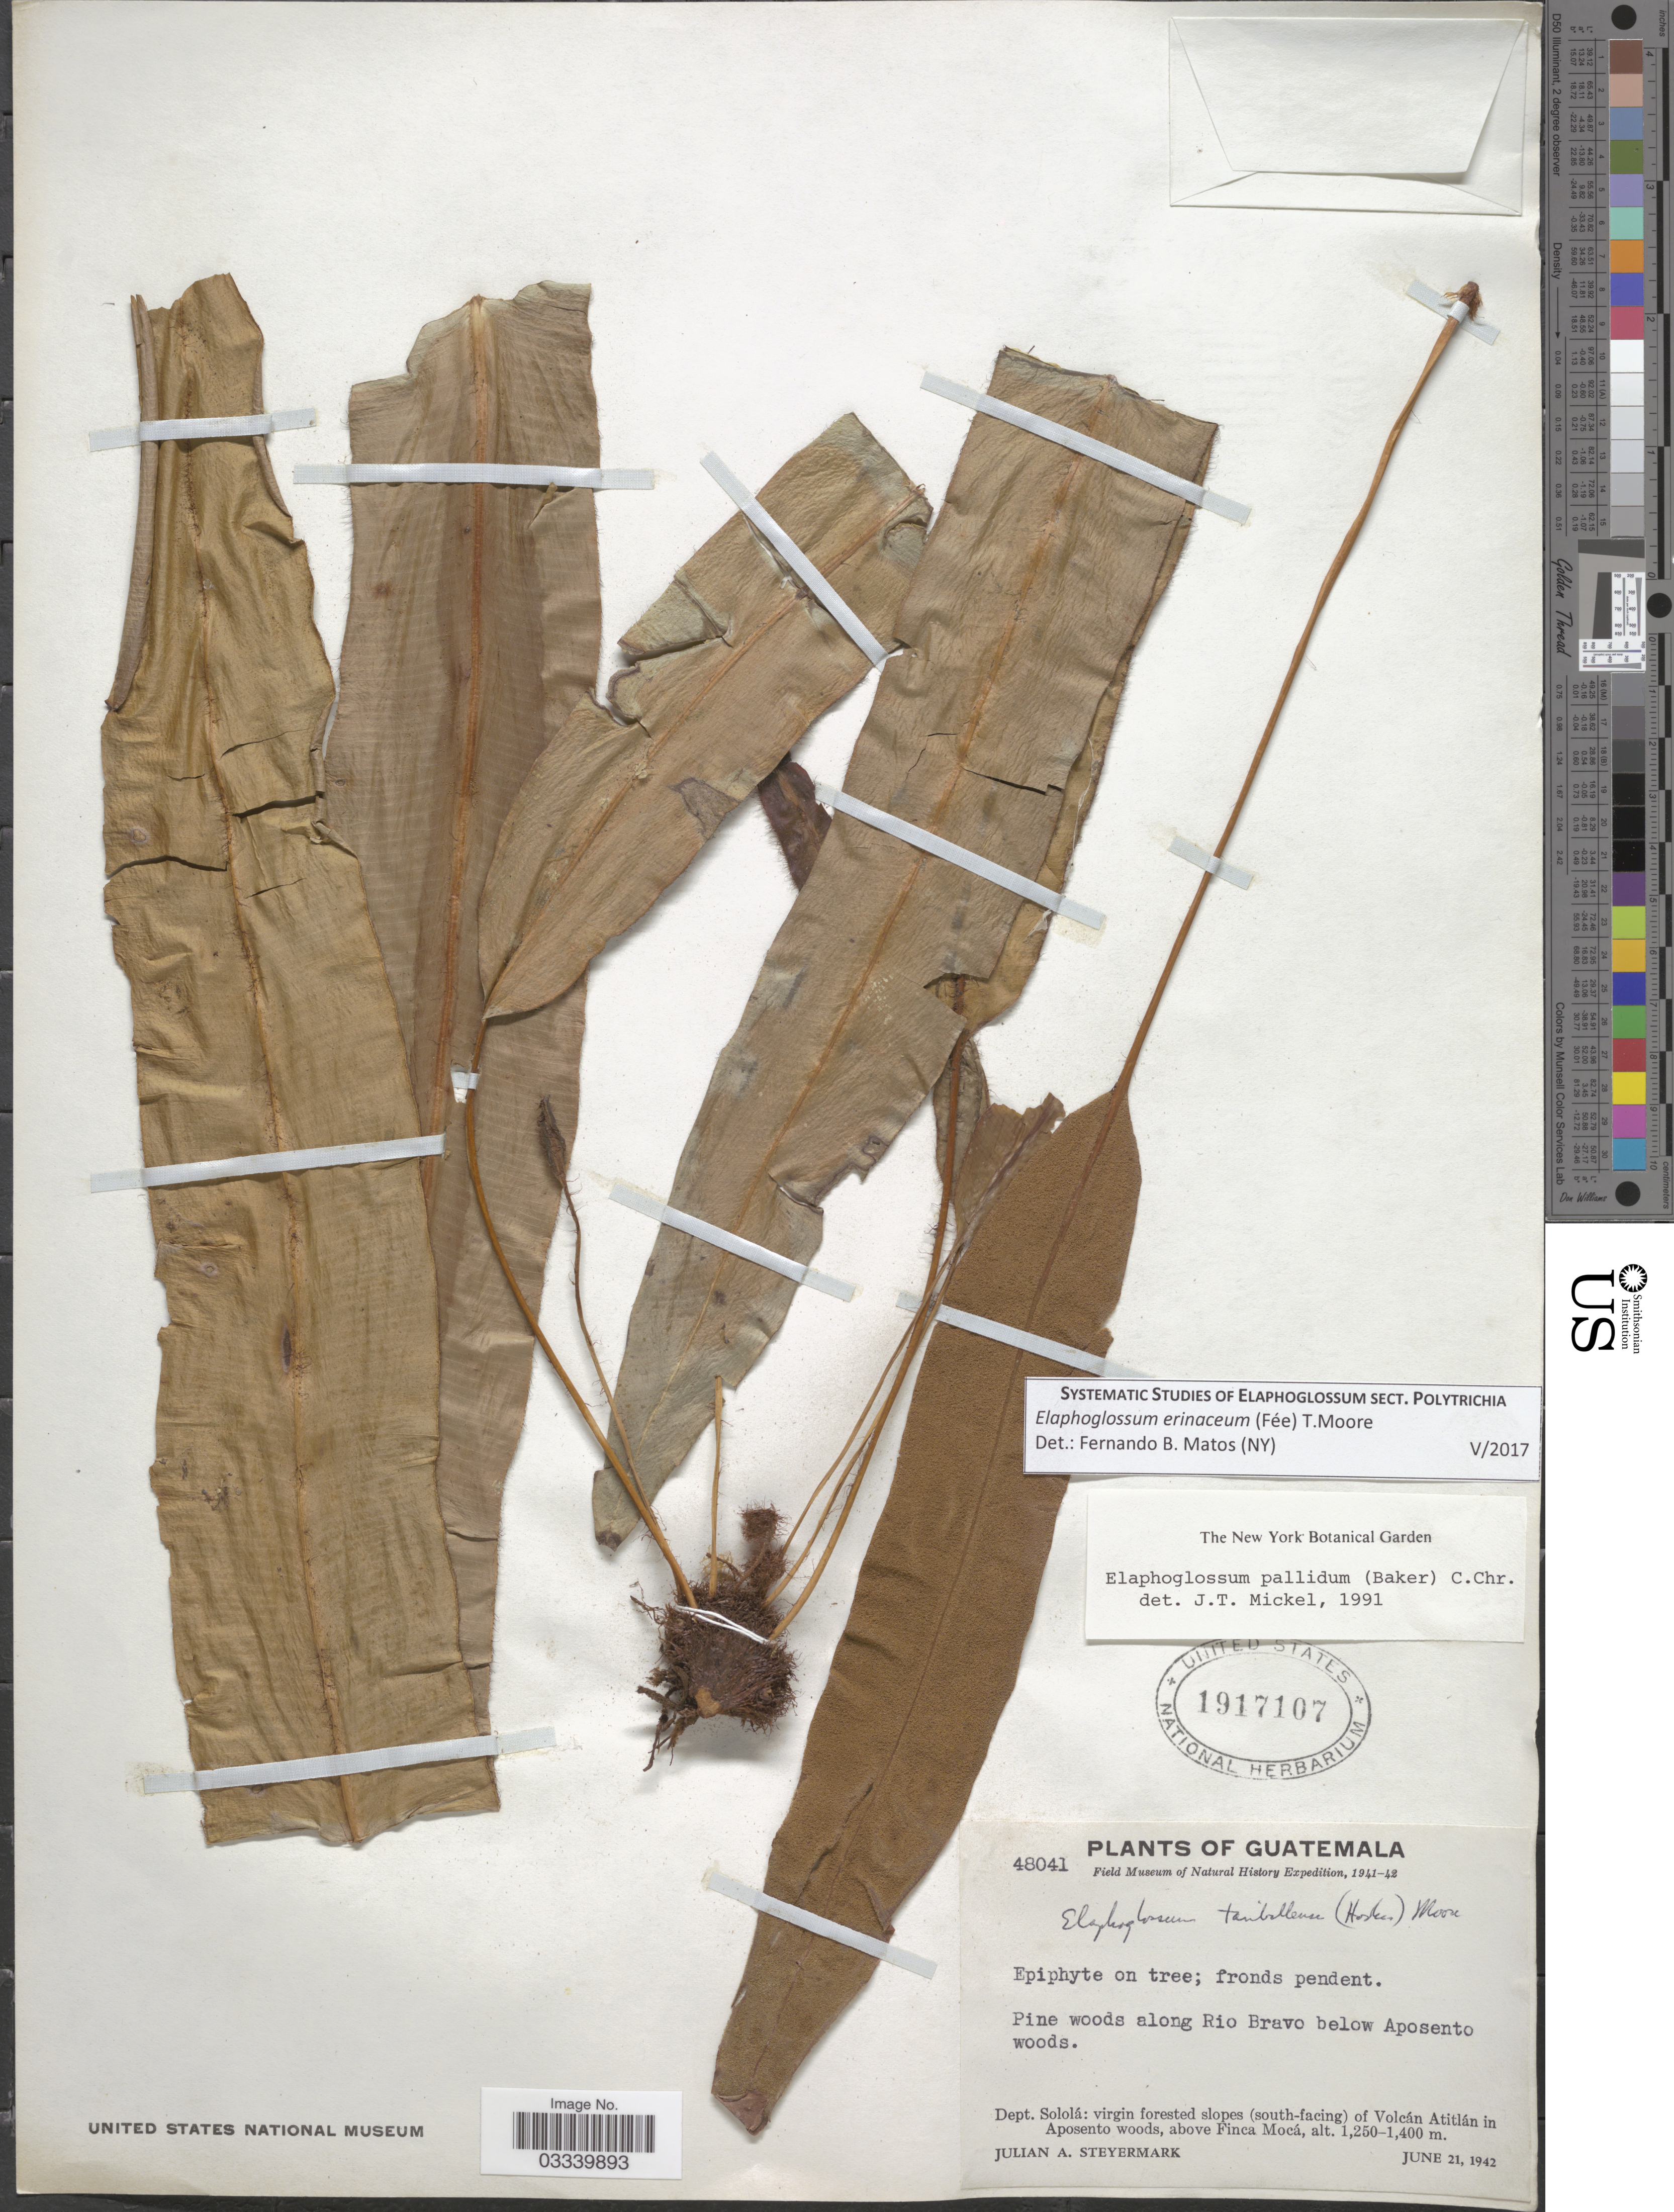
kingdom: Plantae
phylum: Tracheophyta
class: Polypodiopsida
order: Polypodiales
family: Dryopteridaceae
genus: Elaphoglossum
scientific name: Elaphoglossum erinaceum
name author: (Fée) T. Moore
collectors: J. Steyermark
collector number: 48041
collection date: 1942-06-21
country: Guatemala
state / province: Sololá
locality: Pine woods along Rio Bravo below Aposento woods. Dept. Sololá: virgin forested slopes (south-facing) of Volcán Atitlán in Aposento woods, above Finca Mocá.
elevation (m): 1250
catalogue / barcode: US 1917107